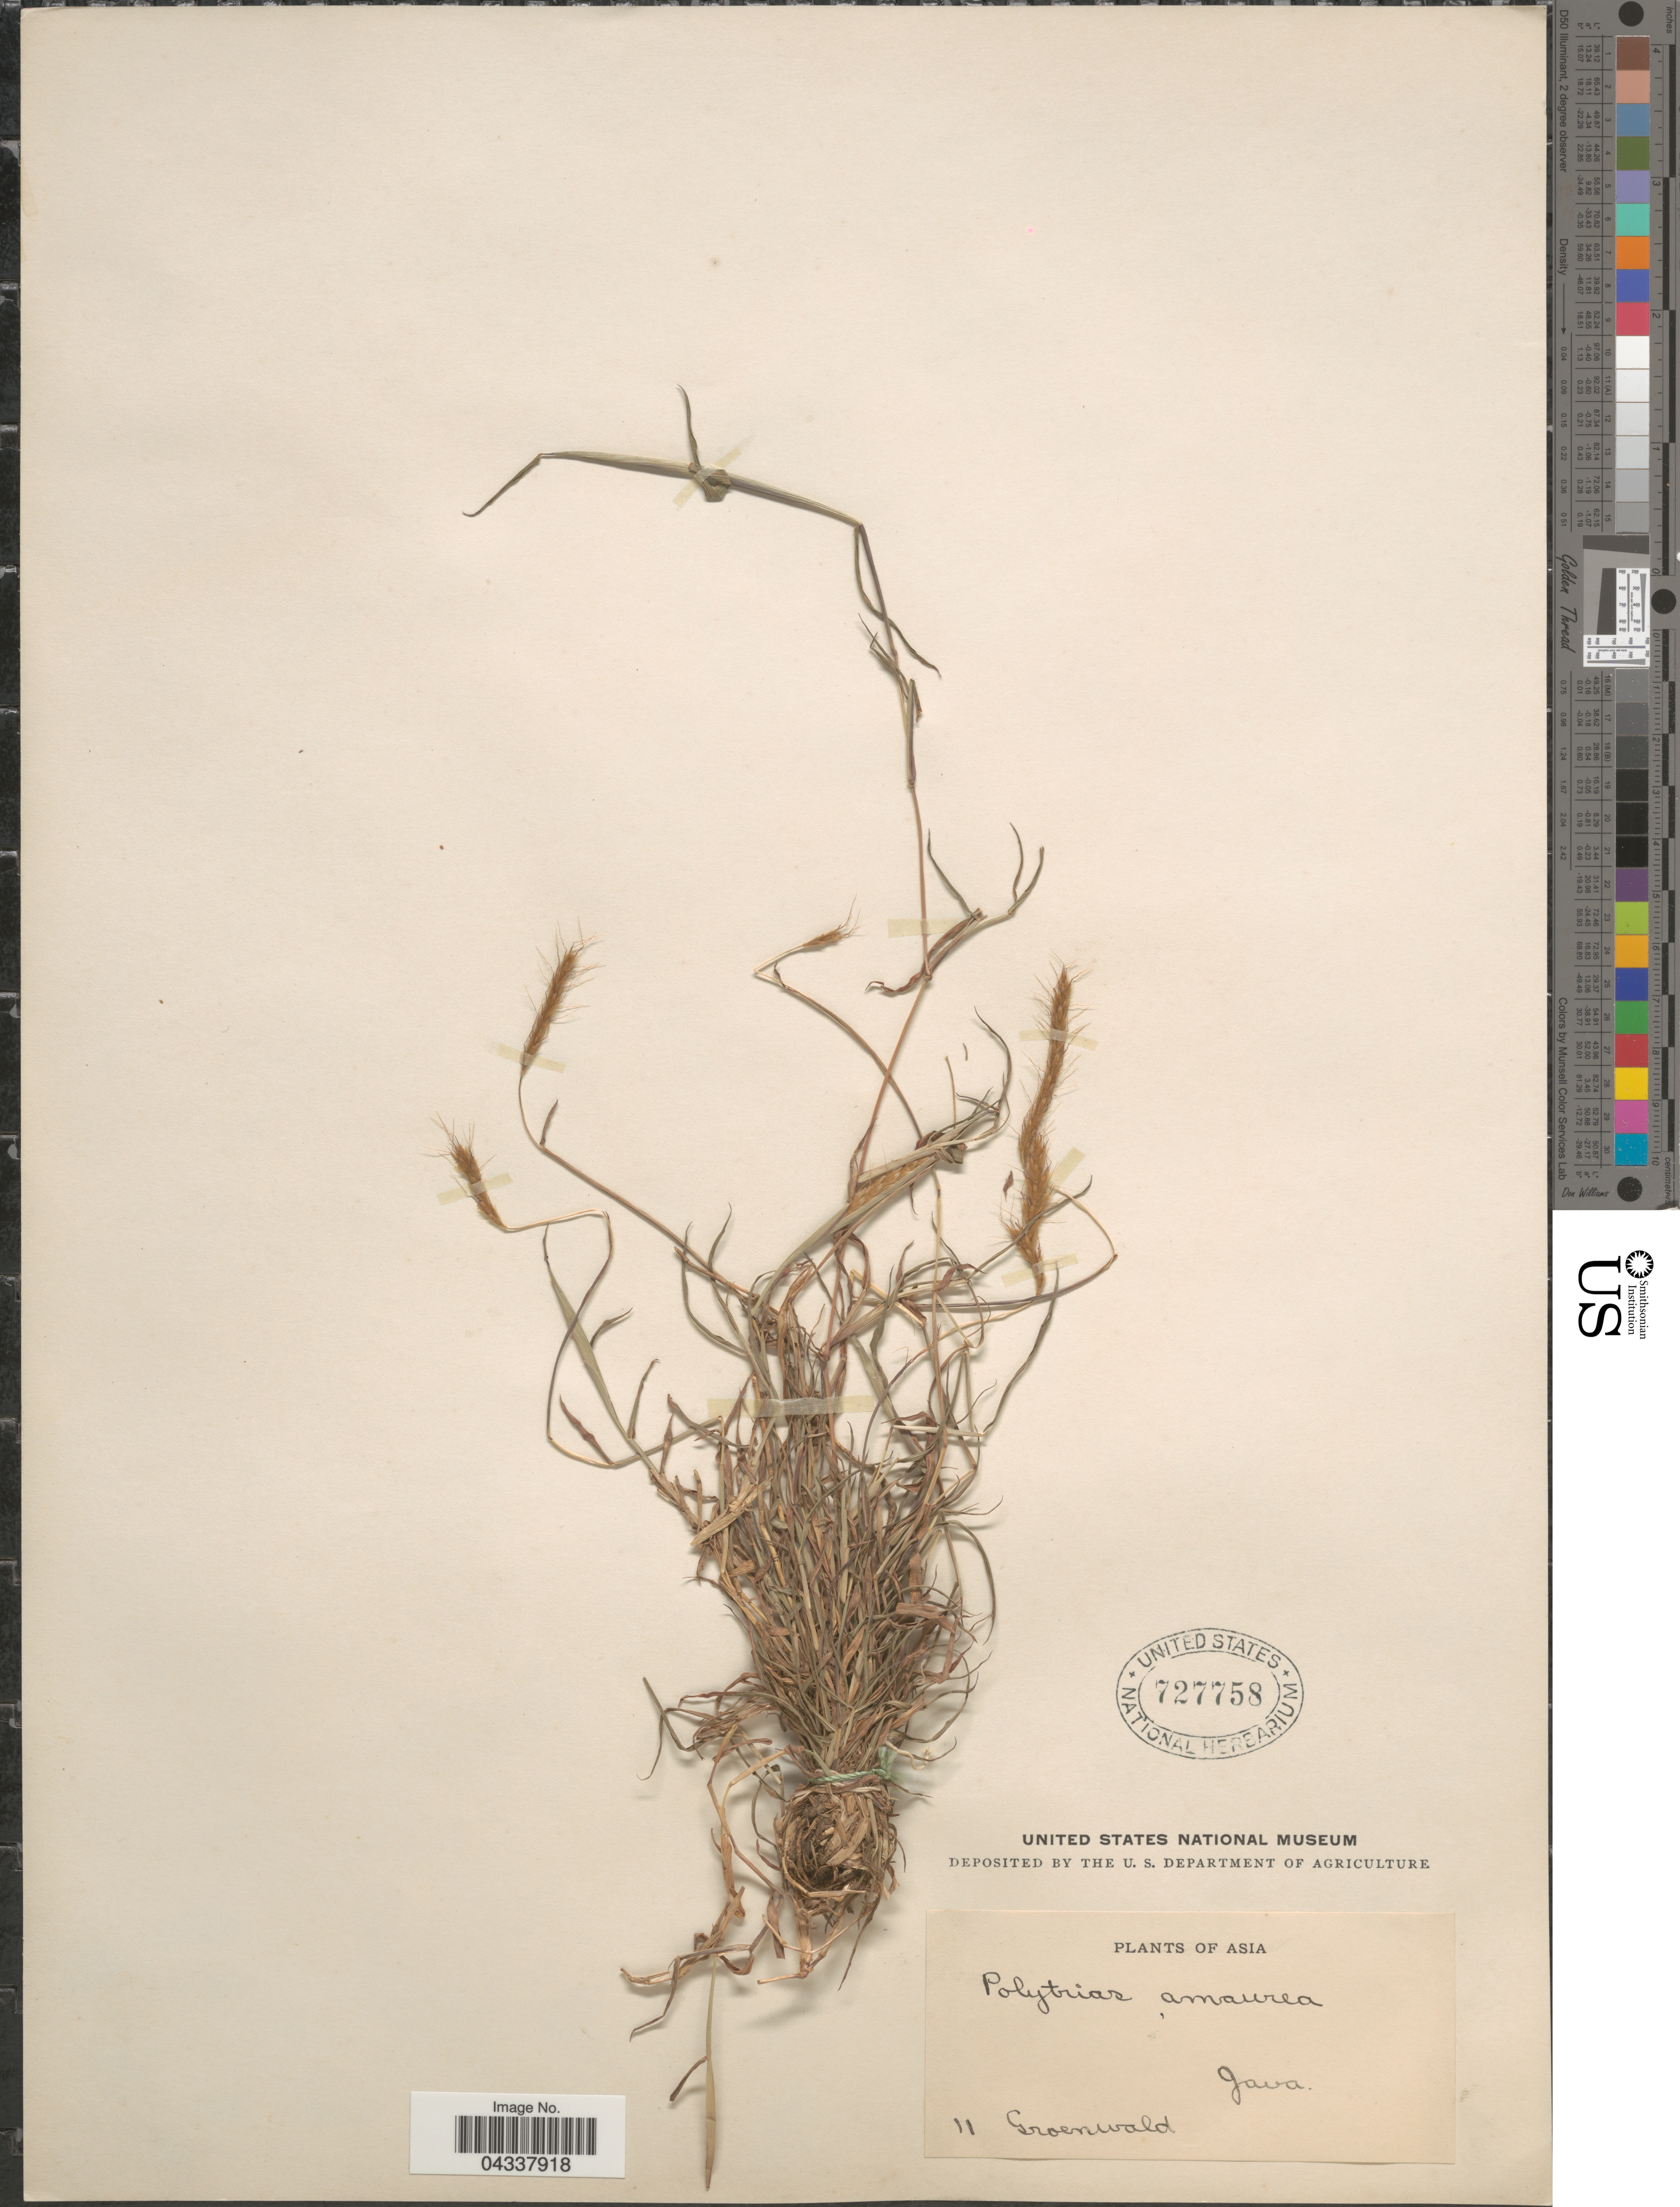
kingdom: Plantae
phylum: Tracheophyta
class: Liliopsida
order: Poales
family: Poaceae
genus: Polytrias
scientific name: Polytrias indica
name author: (Houtt.) Veldkamp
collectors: Groenwald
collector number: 11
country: Indonesia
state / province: Java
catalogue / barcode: US 727758